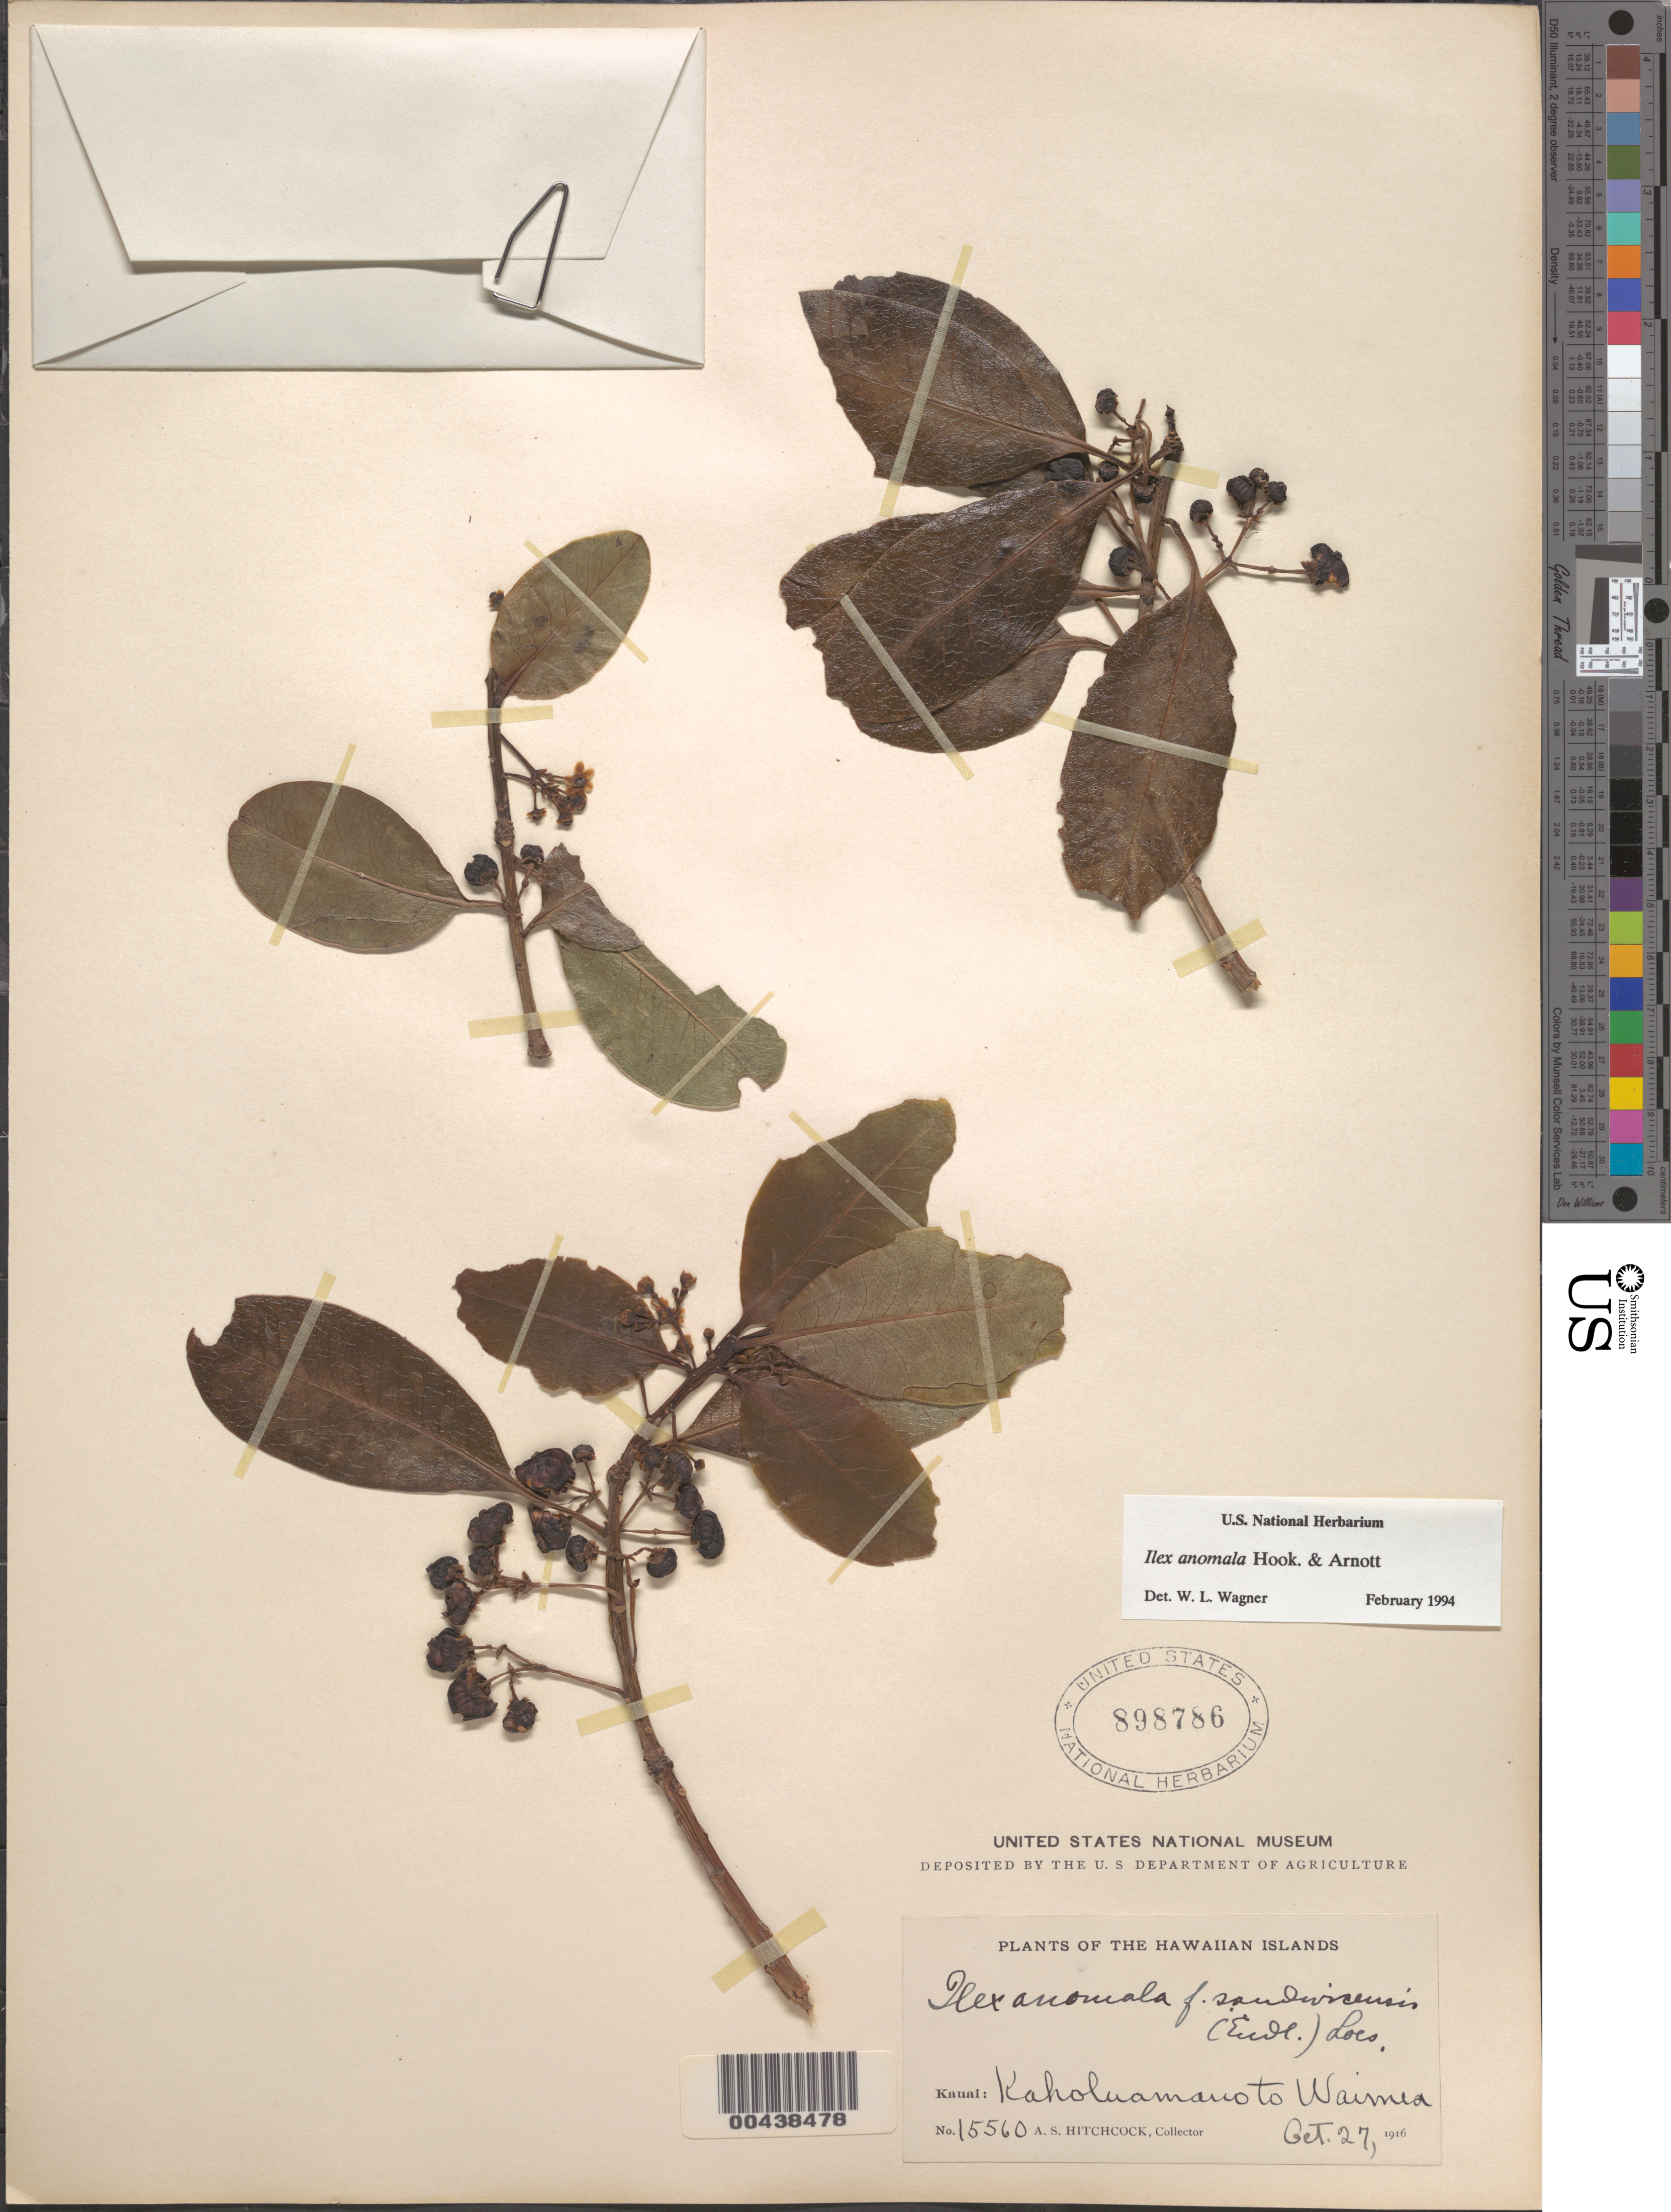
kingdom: Plantae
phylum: Tracheophyta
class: Magnoliopsida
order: Aquifoliales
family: Aquifoliaceae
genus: Ilex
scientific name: Ilex anomala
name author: Hook. & Arn.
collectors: A. S. Hitchcock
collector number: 15560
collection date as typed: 27 Oct 1916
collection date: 1916-10-27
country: United States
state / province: Hawaii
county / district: Kauai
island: Kaua'i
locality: Kaholuamano to Waimea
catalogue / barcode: US 898786